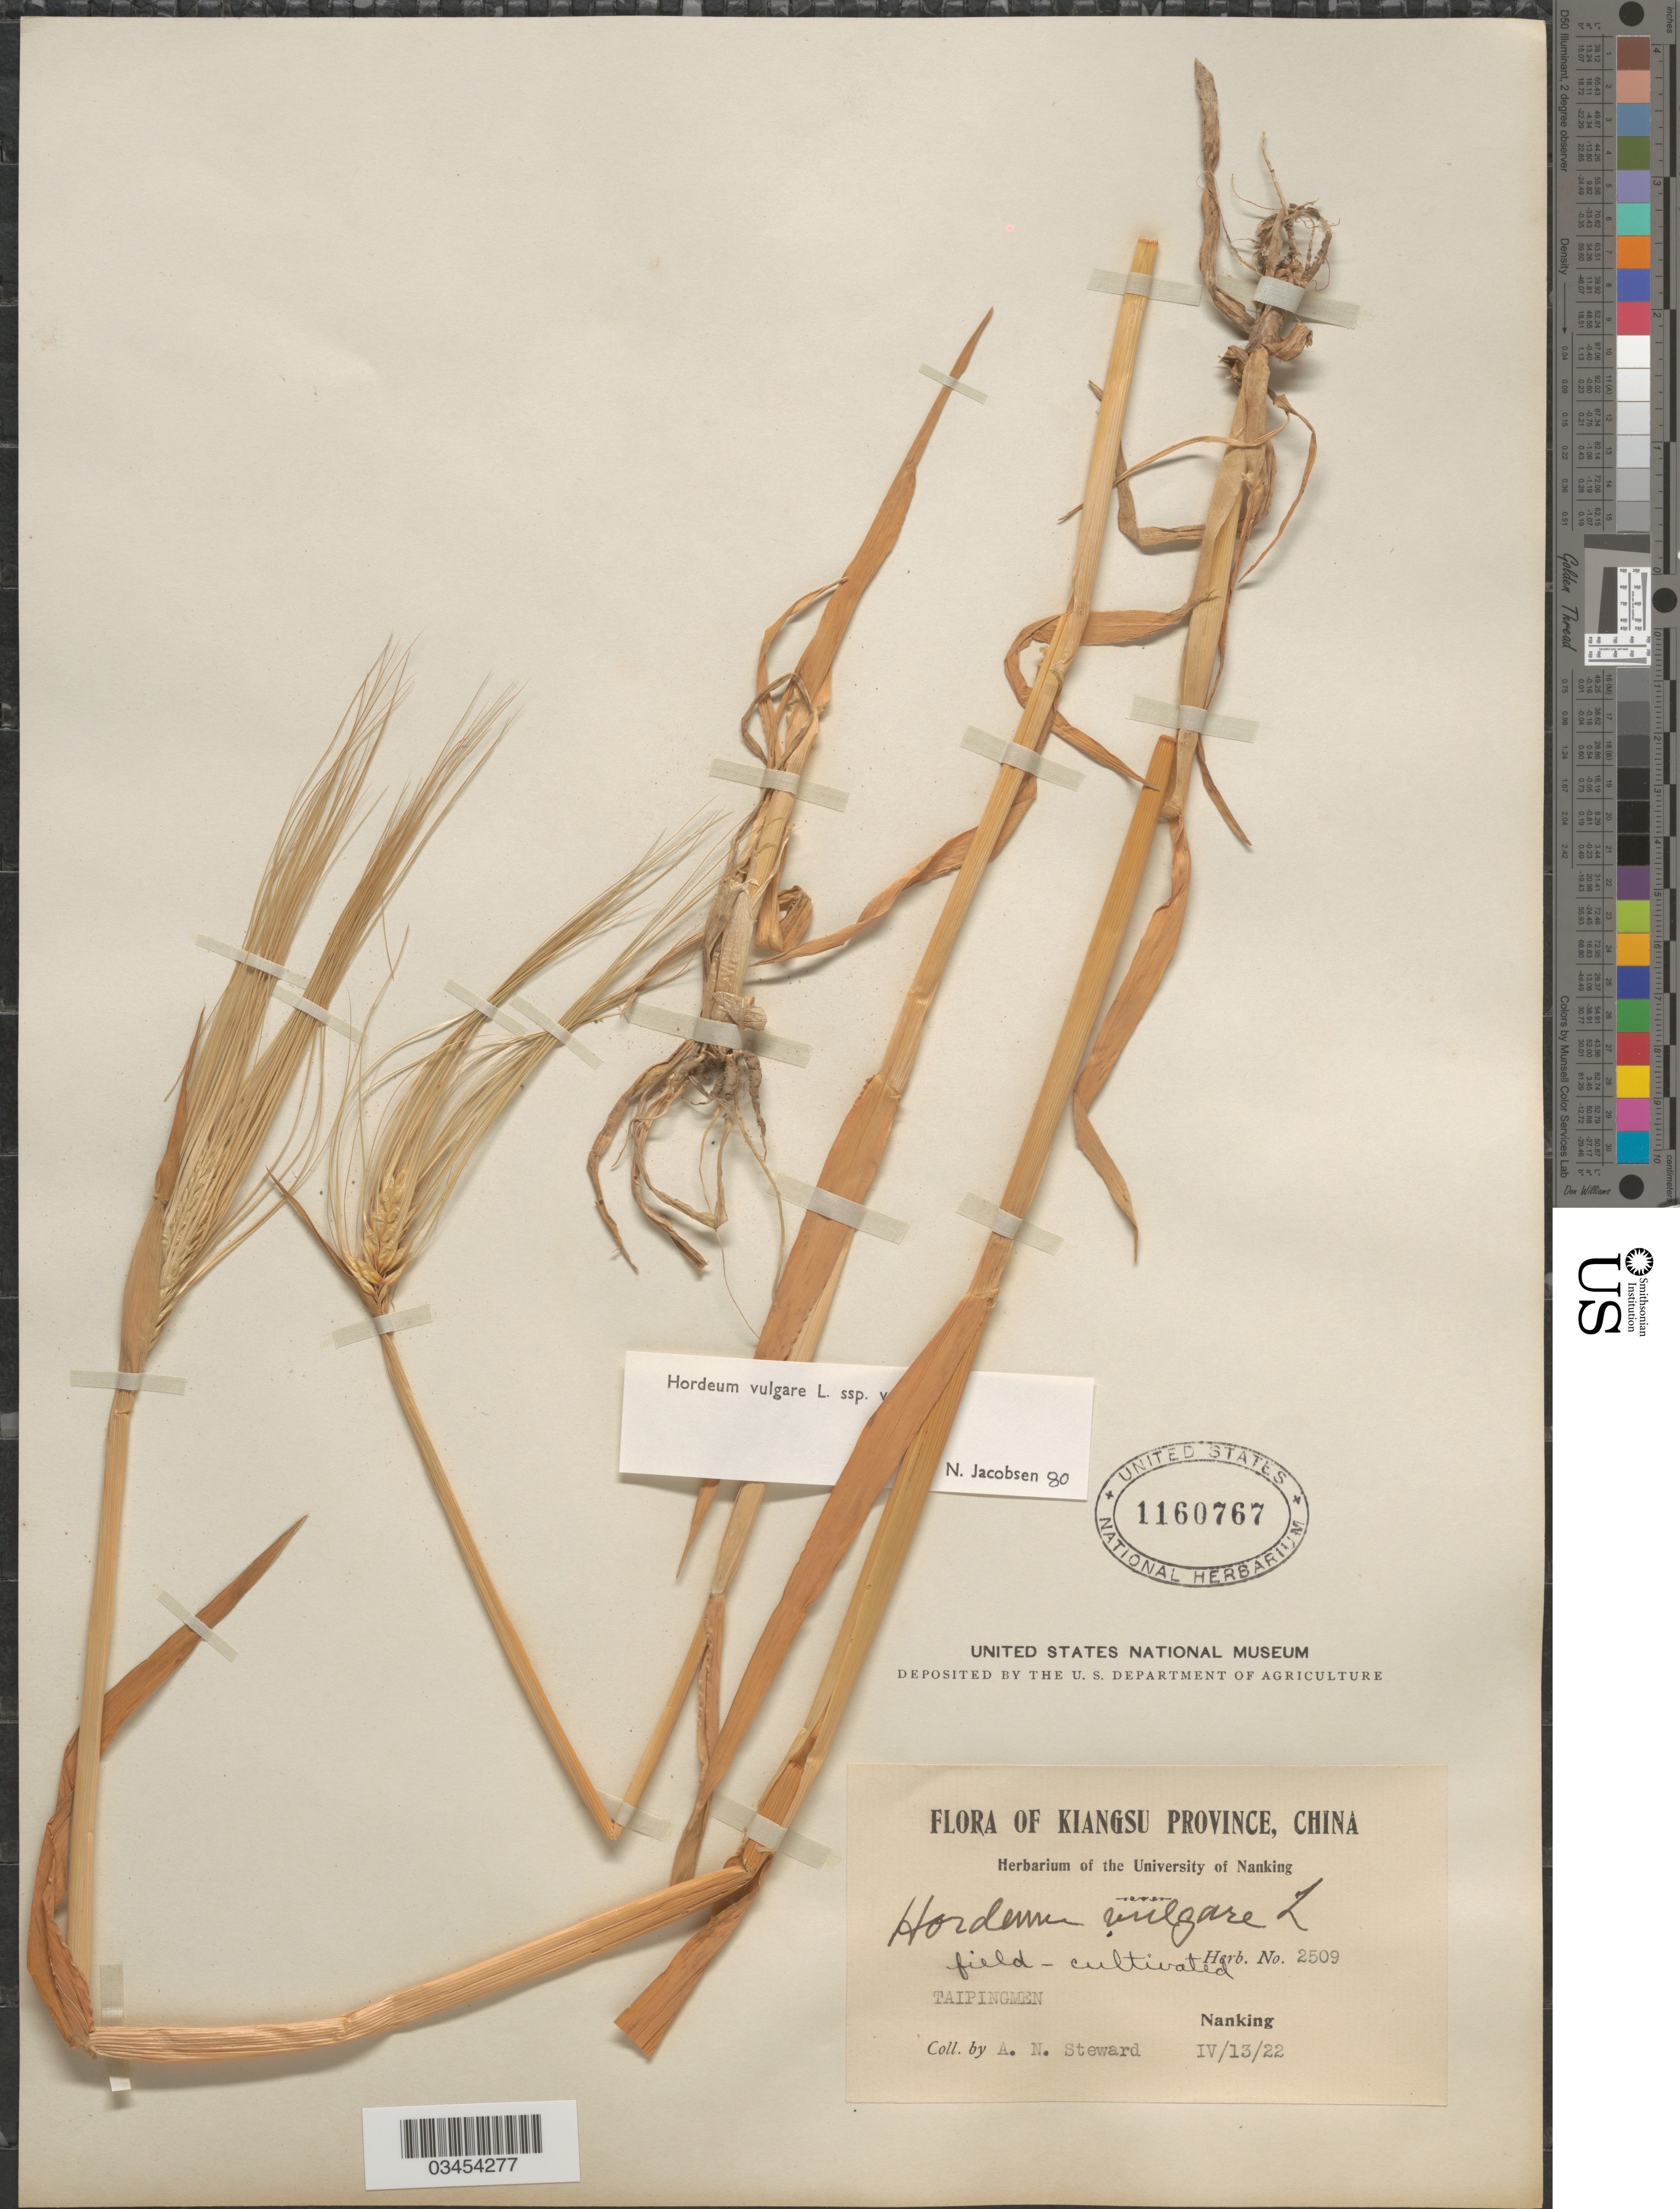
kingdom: Plantae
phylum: Tracheophyta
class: Liliopsida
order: Poales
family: Poaceae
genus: Hordeum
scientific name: Hordeum vulgare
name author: L.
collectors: A. N. Steward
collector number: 2509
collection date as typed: Transcribed d/m/y: 13/4/22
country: China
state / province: Jiangsu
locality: Kiangsu Province. Taipingmen. Nanking.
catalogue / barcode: US 1160767